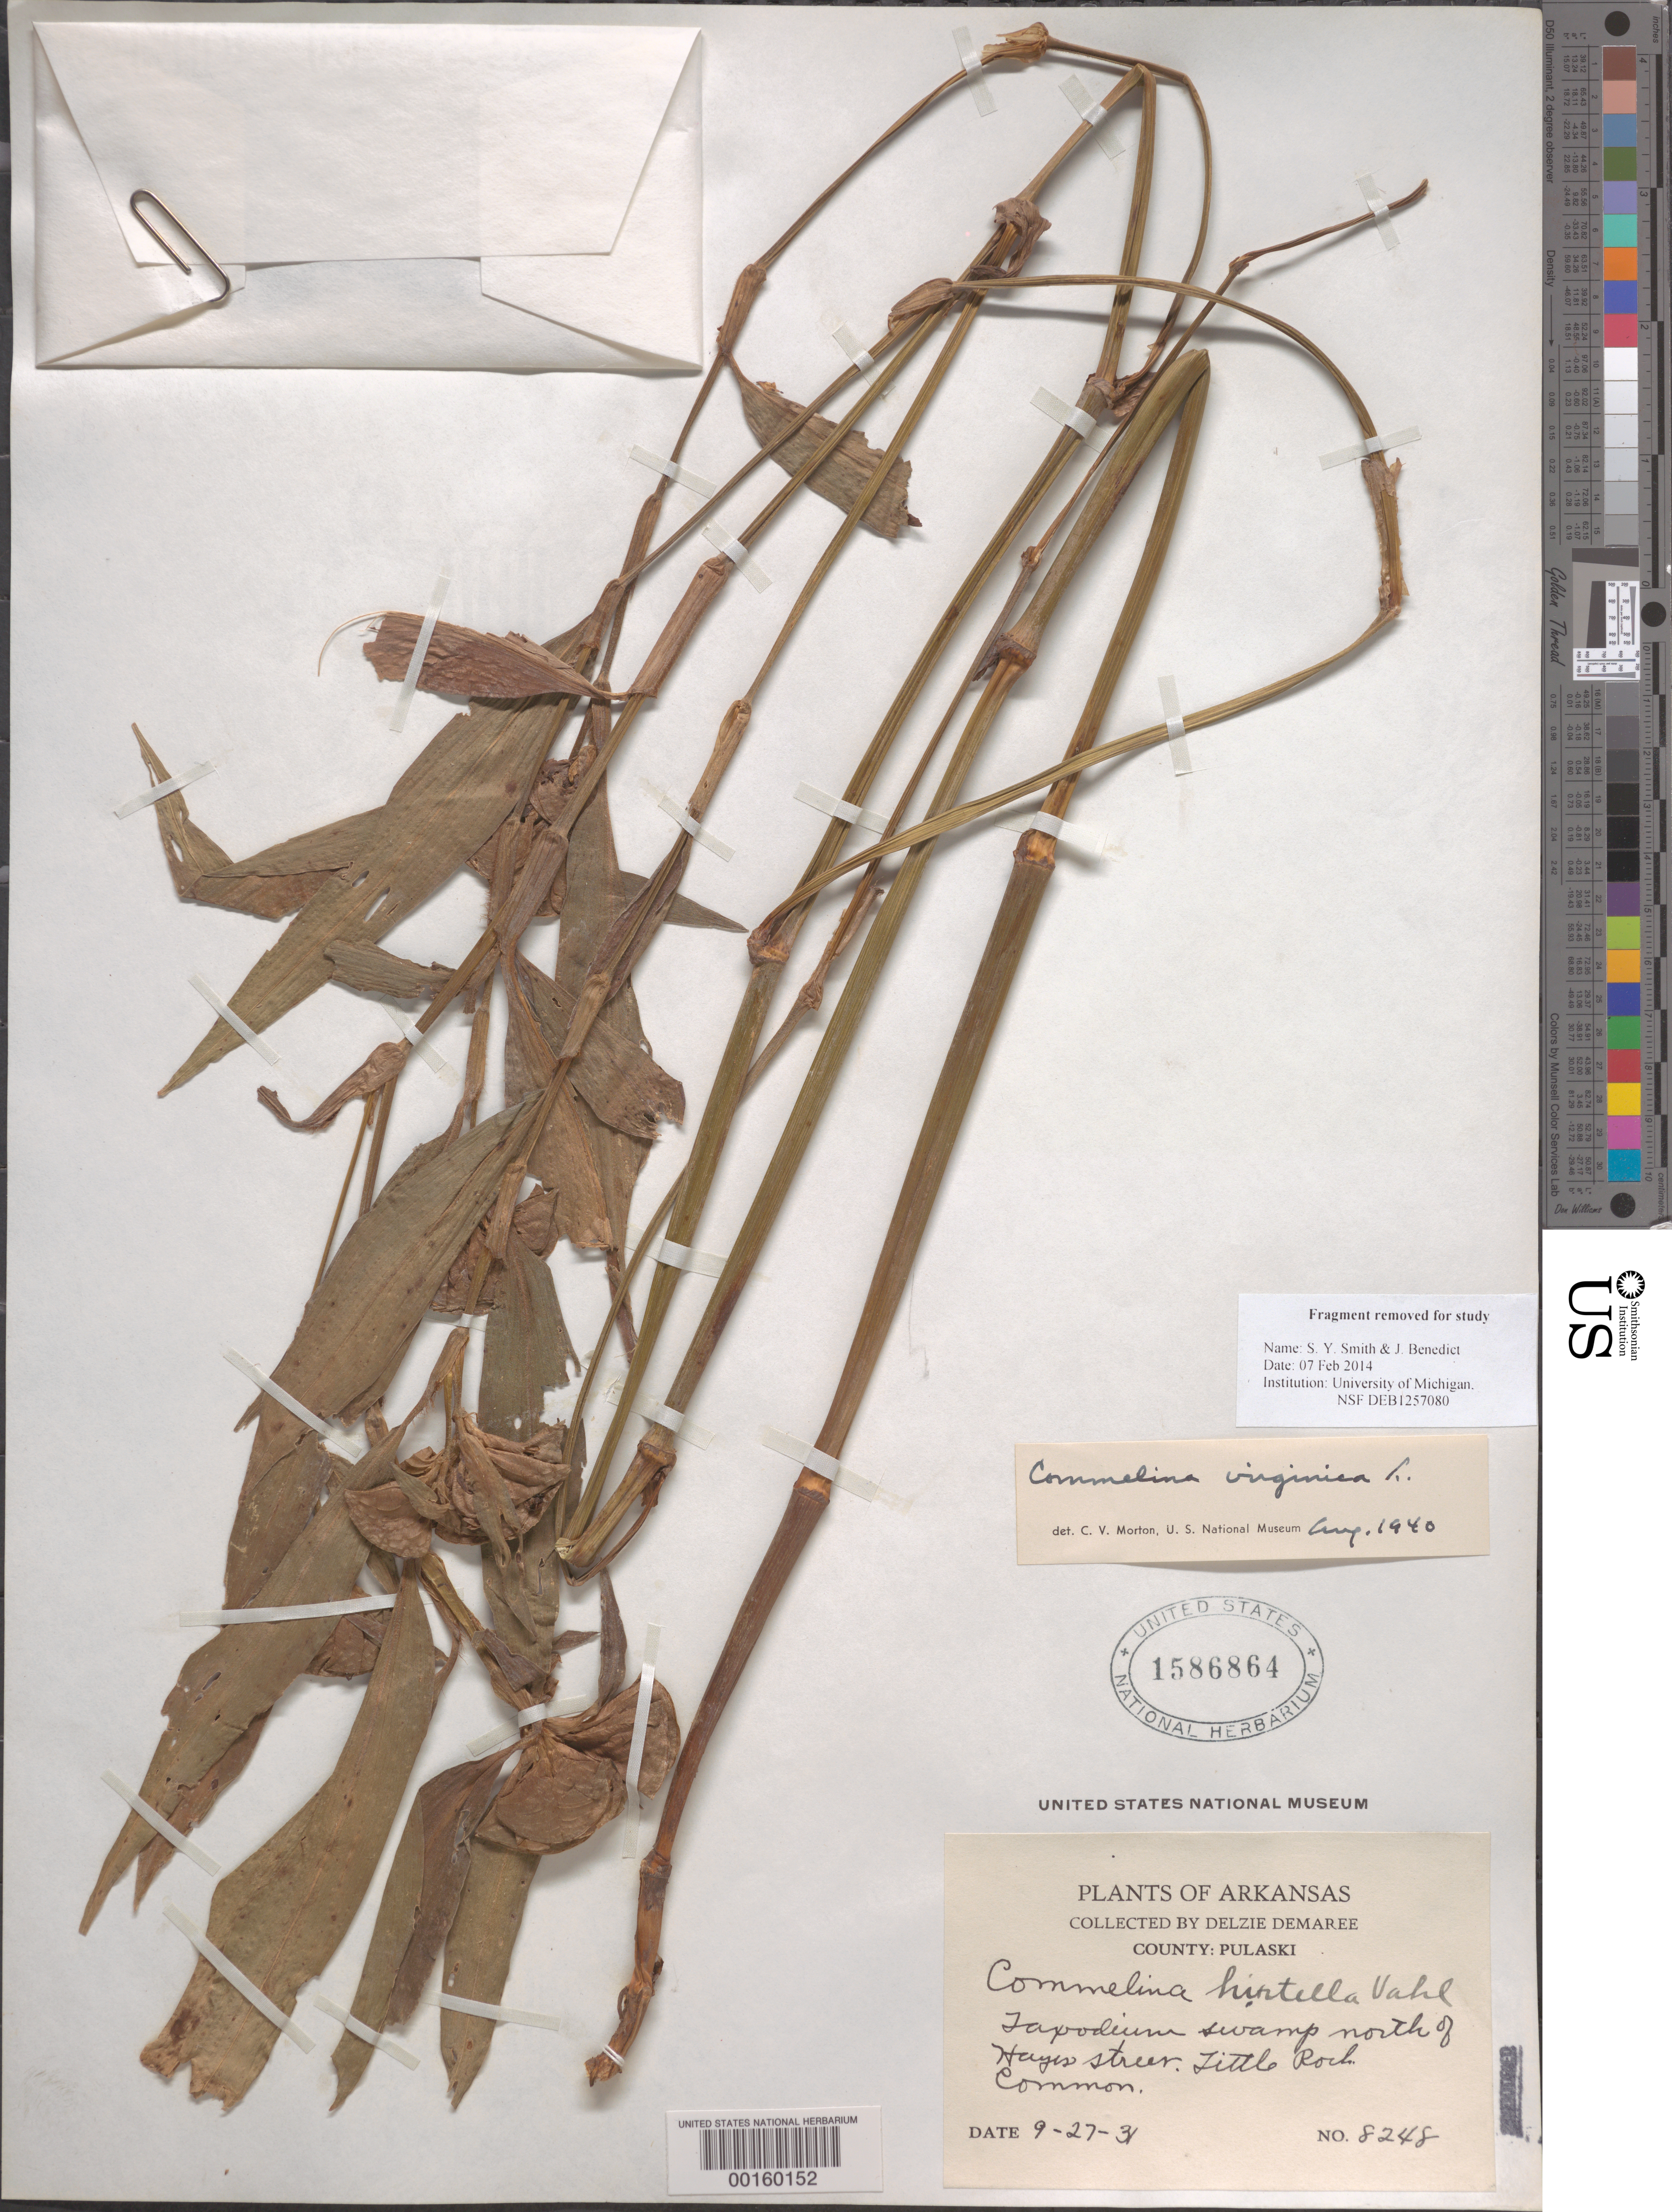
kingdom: Plantae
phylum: Tracheophyta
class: Liliopsida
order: Commelinales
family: Commelinaceae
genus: Commelina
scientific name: Commelina virginica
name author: L.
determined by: Morton, C. V.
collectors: D. Demaree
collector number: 8248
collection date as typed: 27 Sep 1931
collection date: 1931-09-27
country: United States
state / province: Arkansas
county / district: Pulaski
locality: Little Rock.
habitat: Swamp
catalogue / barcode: US 1586864